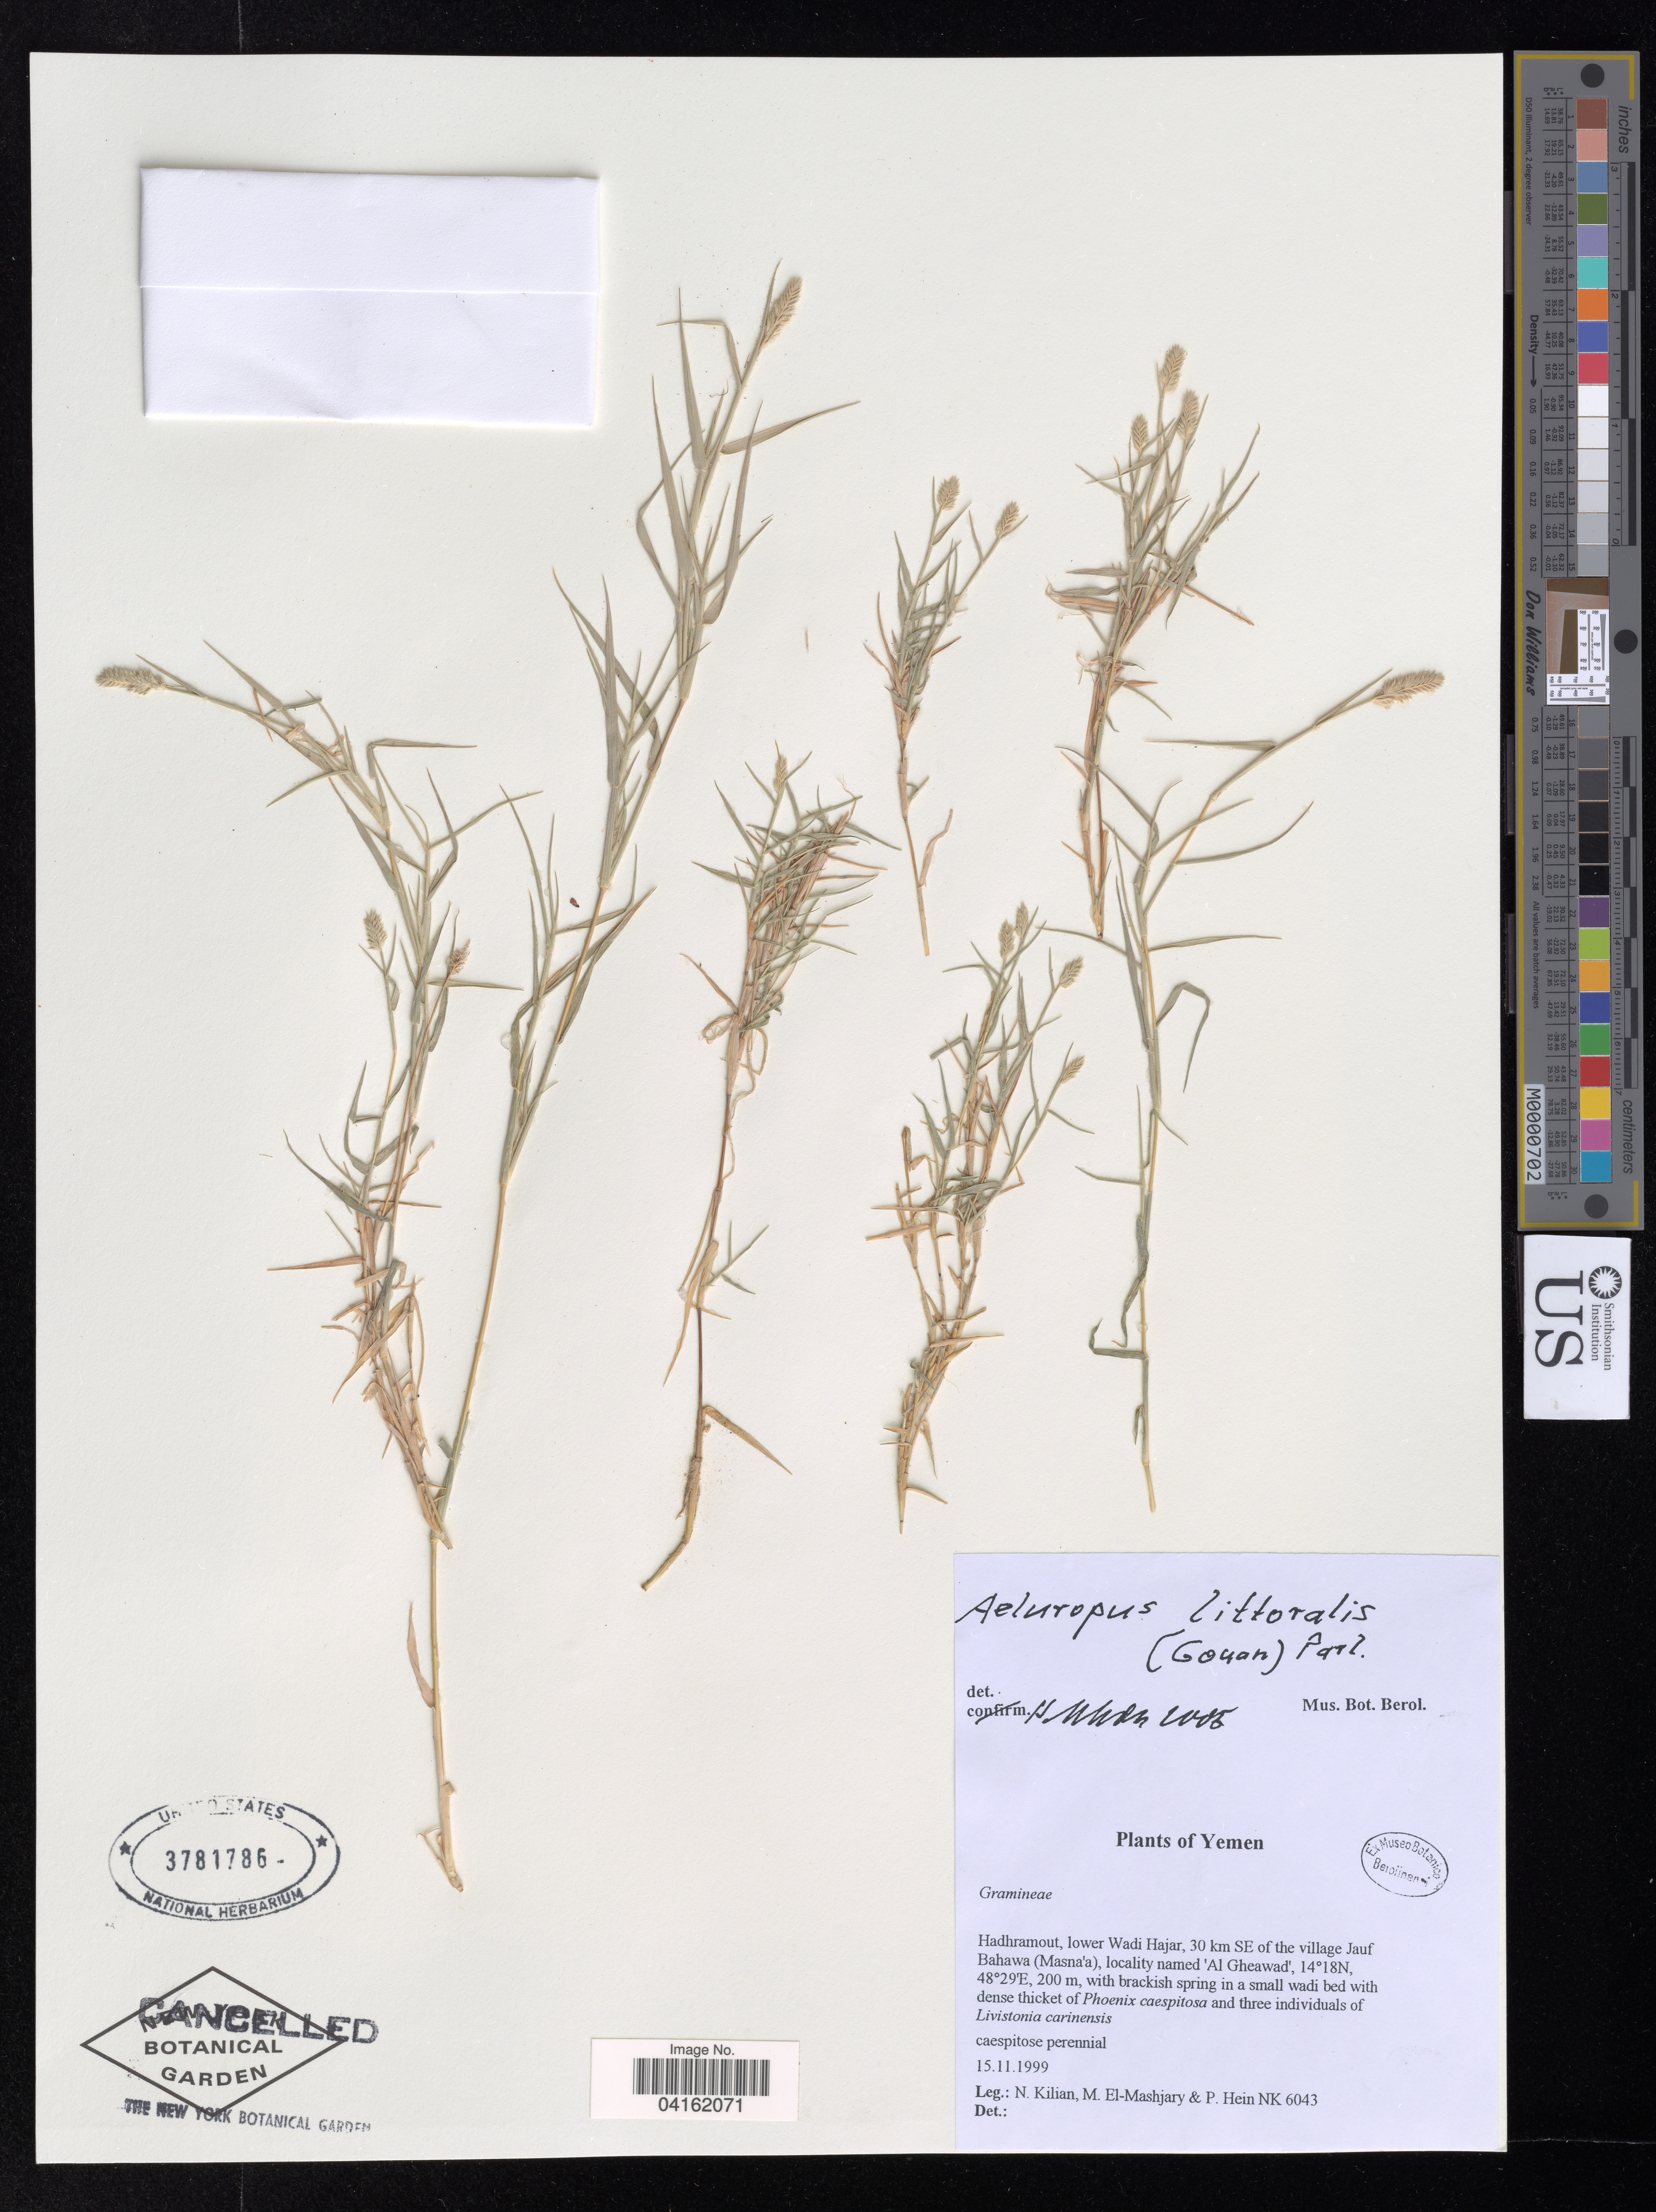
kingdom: Plantae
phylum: Tracheophyta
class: Liliopsida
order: Poales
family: Poaceae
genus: Aeluropus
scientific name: Aeluropus littoralis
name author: (Gouan) Parl.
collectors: N. Kilian & P. Hein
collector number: NK 6043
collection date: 1999-11-15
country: Yemen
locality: Hadhramout, lower Wadi Hajar, 30 km SE of the village Jauf Bahawa (Masna'a), locality named 'Al Gheawad.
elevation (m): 200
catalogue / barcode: US 3781786